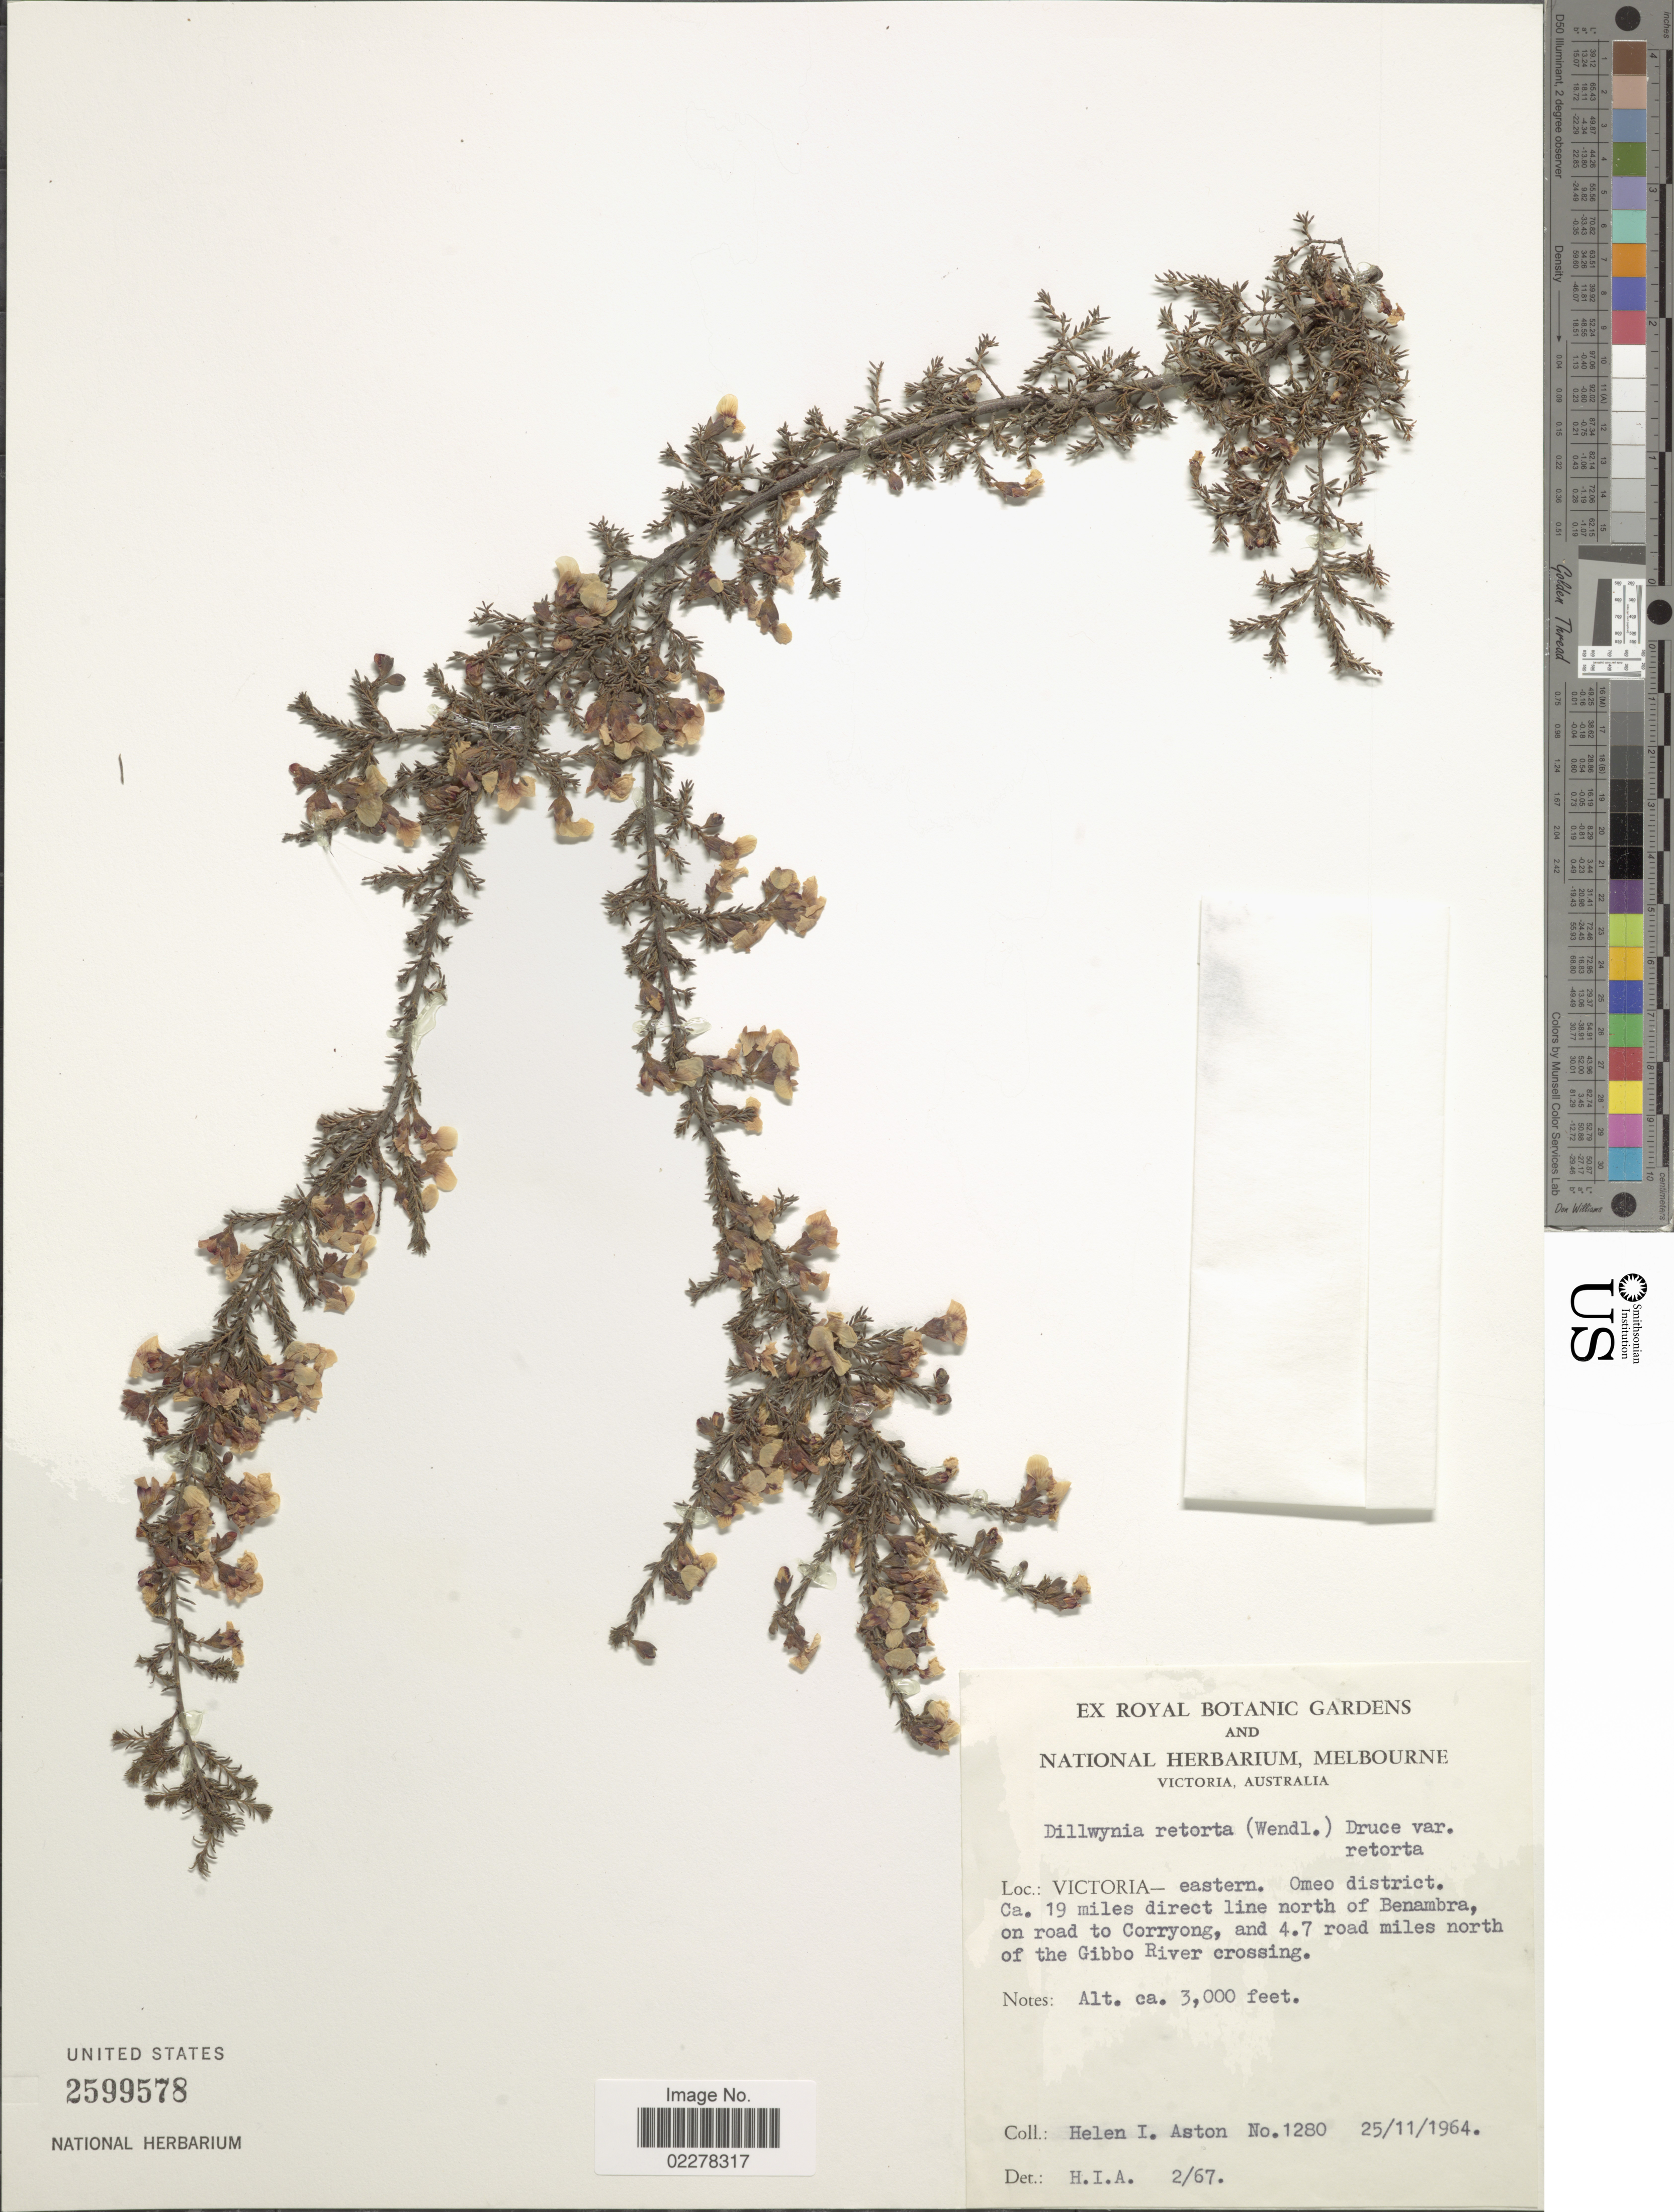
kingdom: Plantae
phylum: Tracheophyta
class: Magnoliopsida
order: Fabales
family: Fabaceae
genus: Dillwynia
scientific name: Dillwynia retorta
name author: Druce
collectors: H. I. Aston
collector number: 1280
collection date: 1964-11-25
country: Australia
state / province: Victoria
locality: Victoria - eastern. Omeo district. Ca. 19 miles direct line north of Benambra, on road to Corryong, and 4.7 road miles north of the Gibbo River crossing.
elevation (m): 914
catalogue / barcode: US 2599578